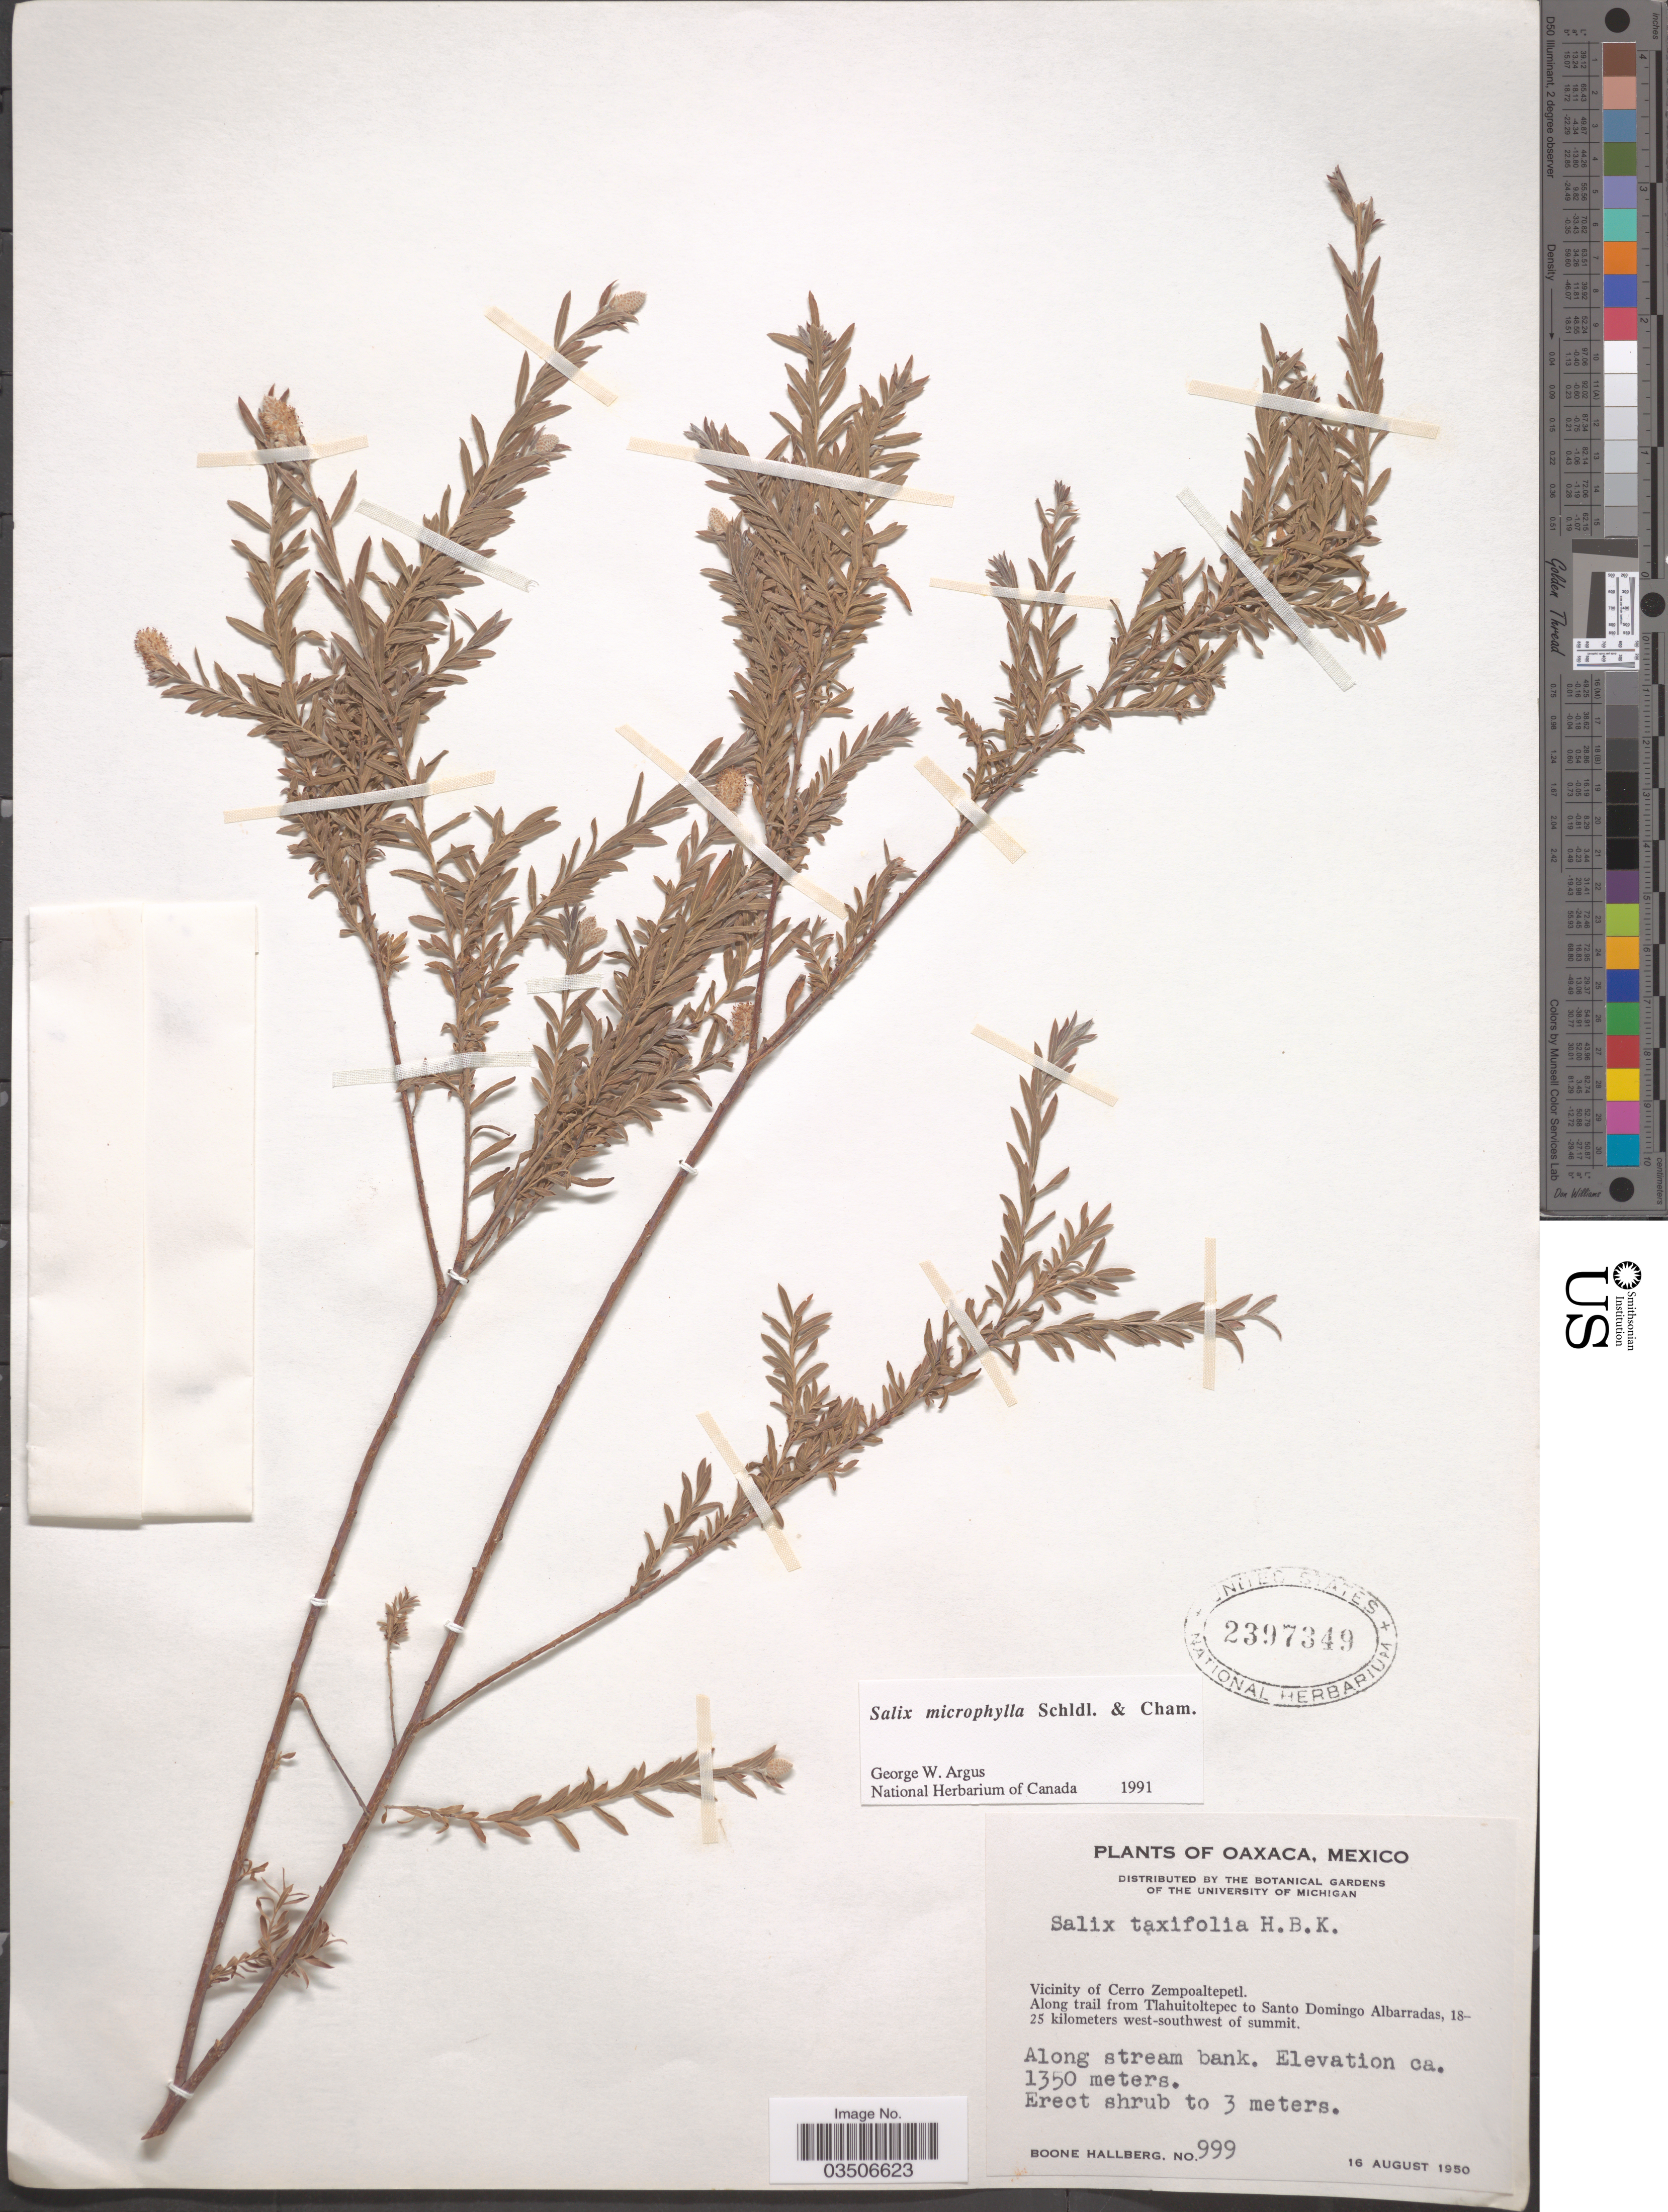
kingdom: Plantae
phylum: Tracheophyta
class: Magnoliopsida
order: Malpighiales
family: Salicaceae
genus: Salix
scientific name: Salix microphylla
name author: Schltdl. & Cham.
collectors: B. Hallberg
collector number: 999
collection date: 1950-08-16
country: Mexico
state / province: Oaxaca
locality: Vicinity of Cerro Zempoaltepetl. Along trail from Tlahuitoltepec to Santo Domingo Albarradas, 18-25 kilometers west-southwest of summit.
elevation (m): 1350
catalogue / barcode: US 2397349